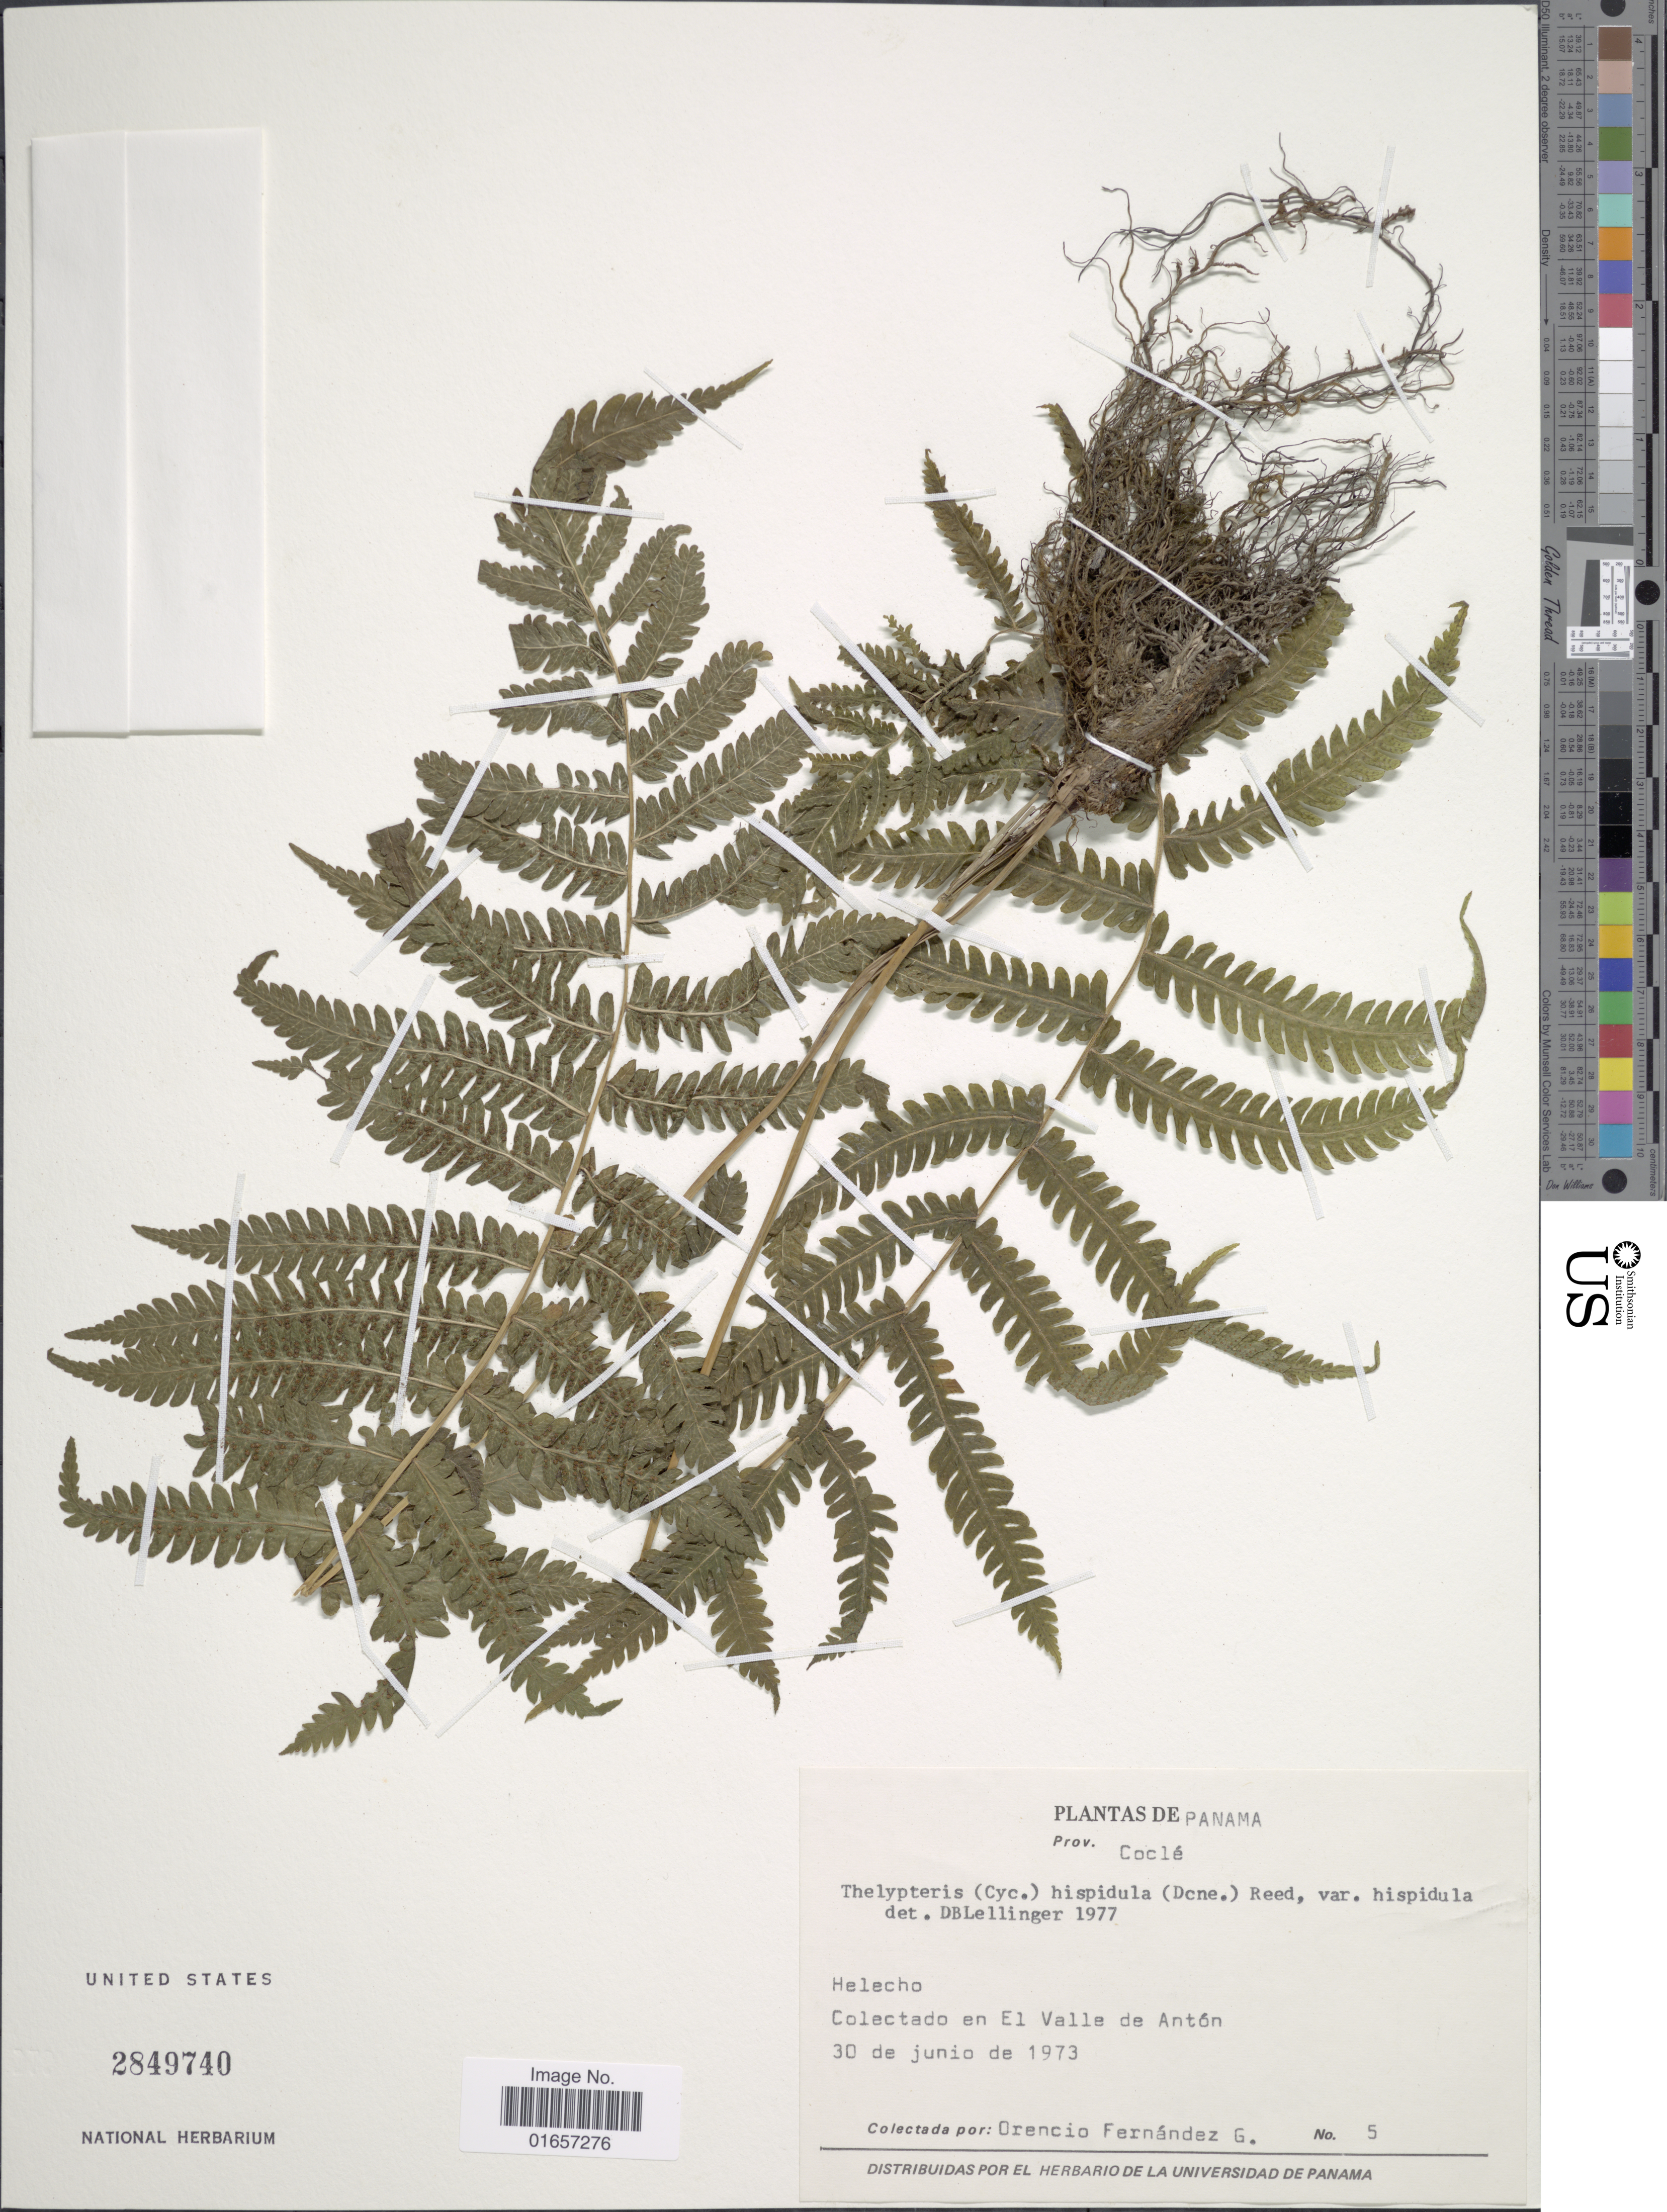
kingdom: Plantae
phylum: Tracheophyta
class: Polypodiopsida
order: Polypodiales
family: Thelypteridaceae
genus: Christella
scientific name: Christella hispidula var. hispidula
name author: (Decne.) Holttum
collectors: O. Fernández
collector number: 5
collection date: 1973-06-30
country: Panama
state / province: Coclé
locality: Helecho, en El Valle de Antón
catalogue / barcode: US 2849740